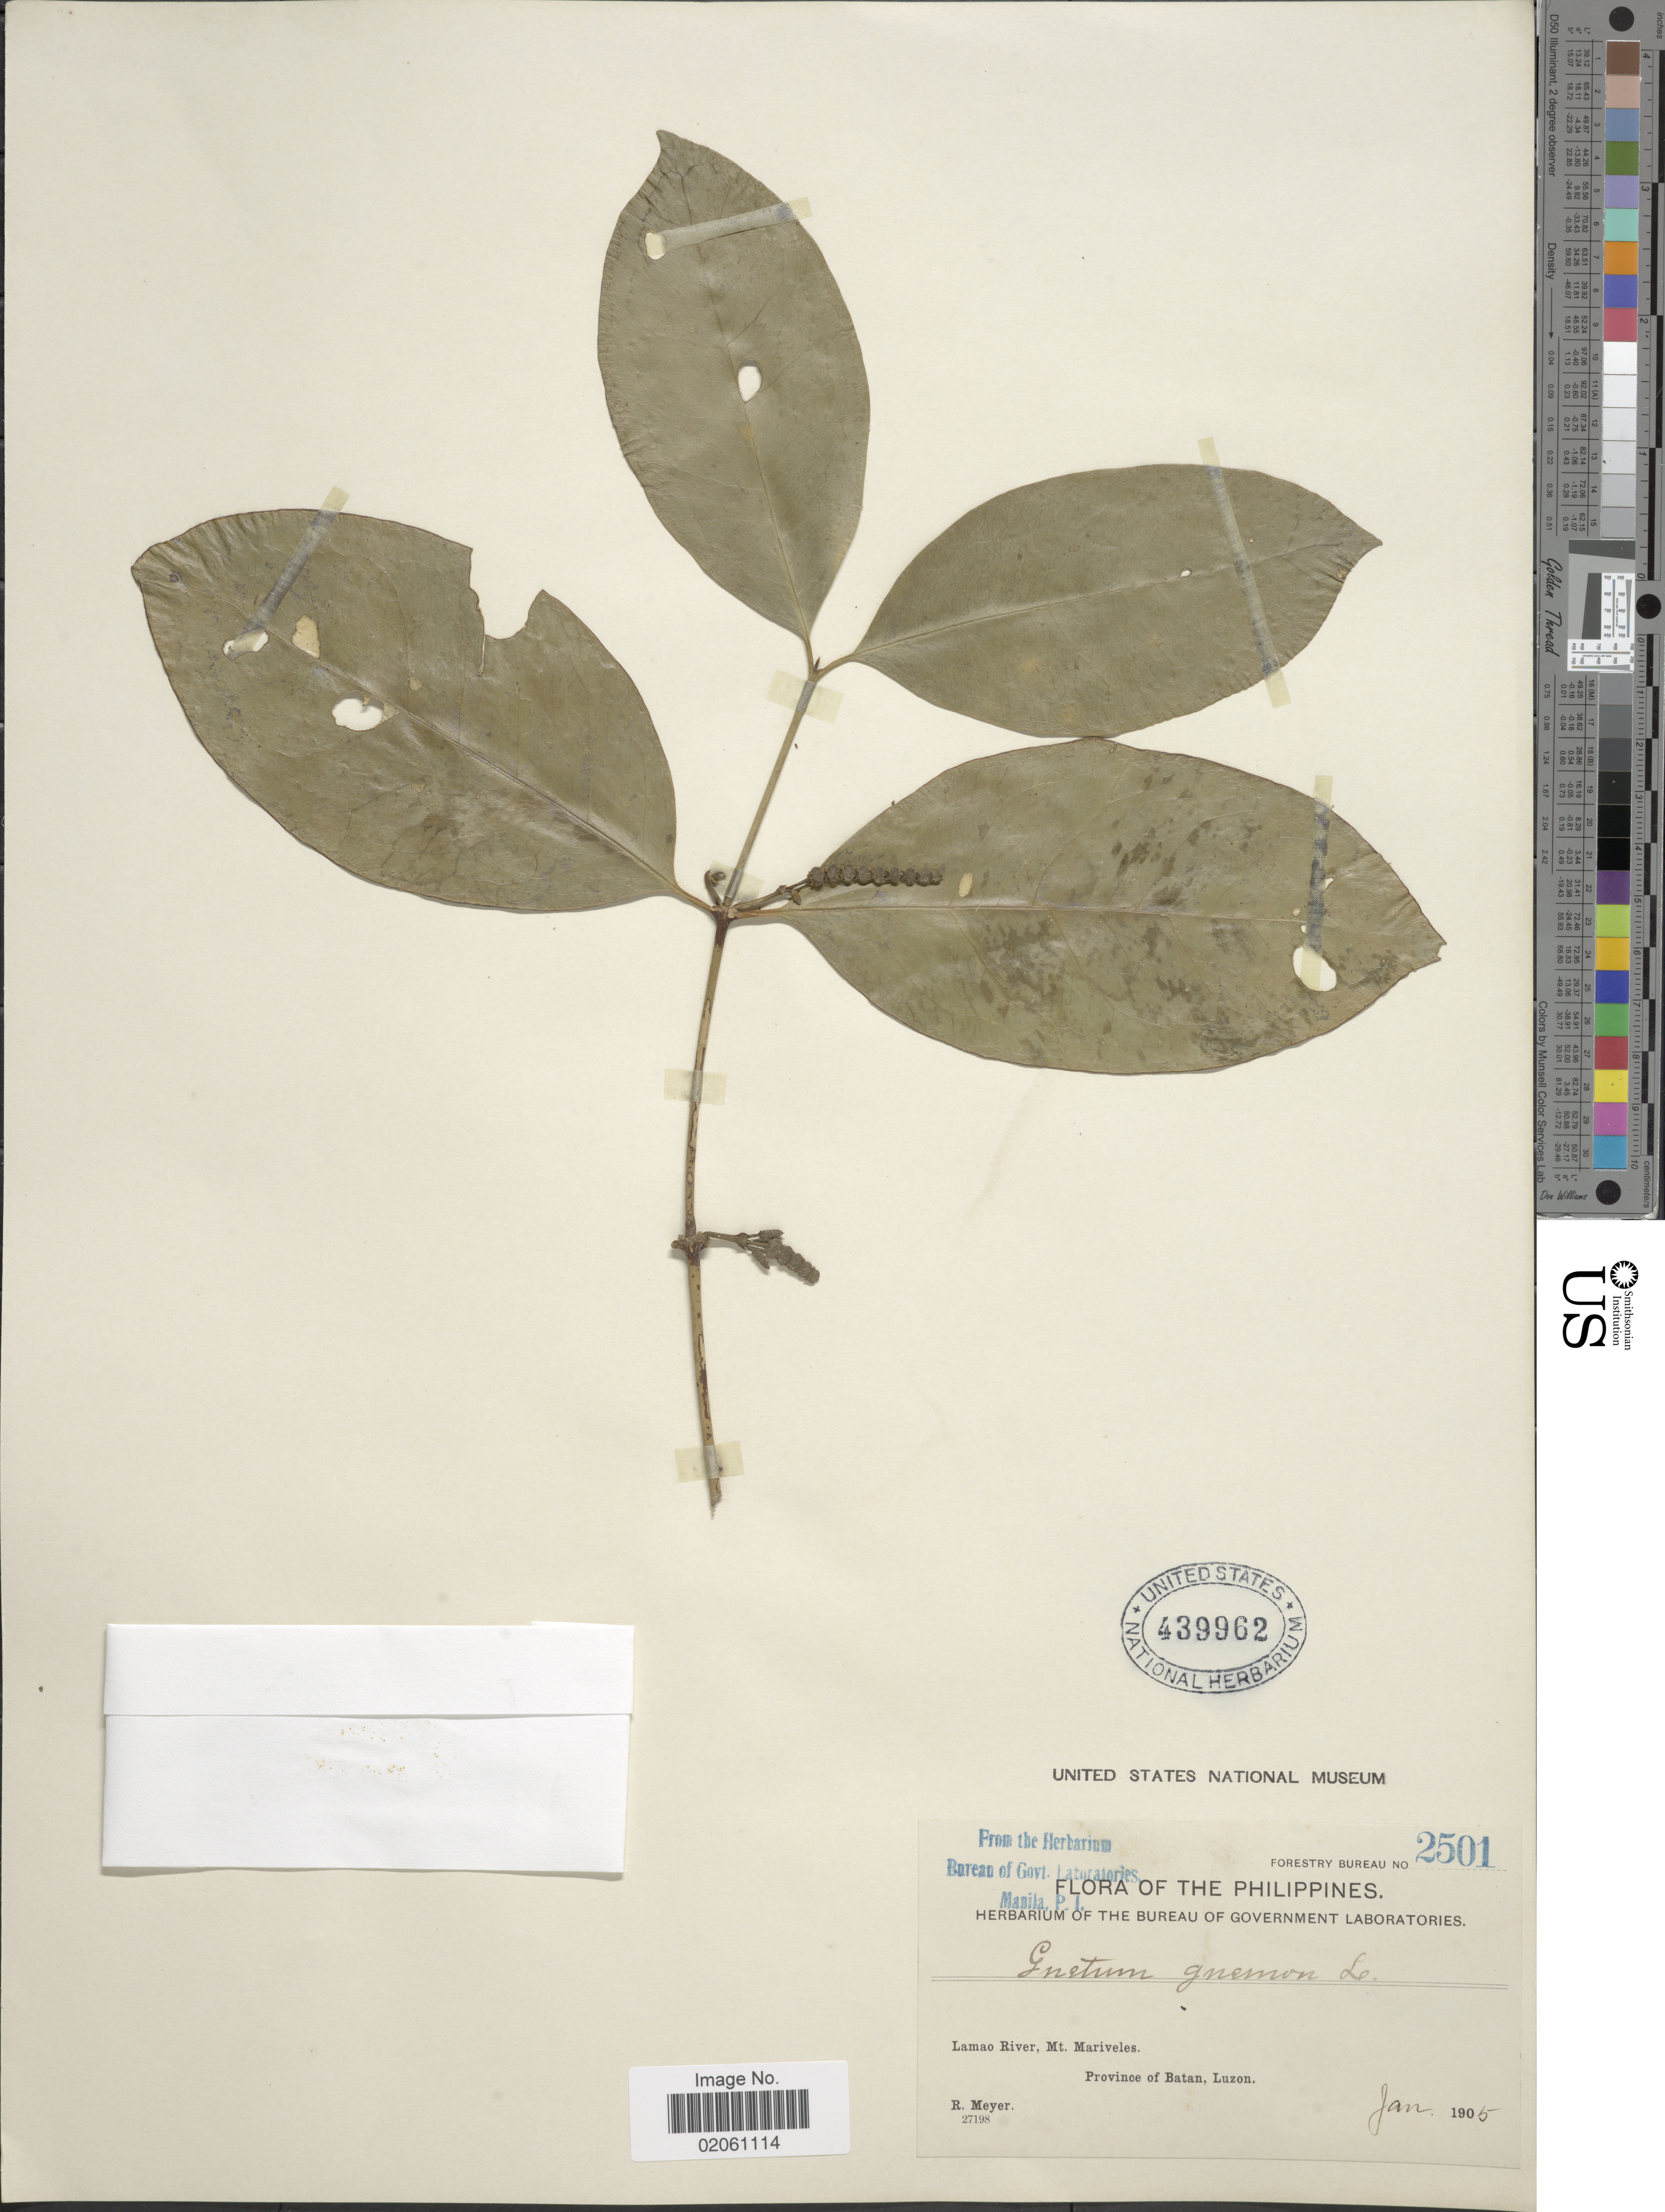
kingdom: Plantae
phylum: Tracheophyta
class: Gnetopsida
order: Gnetales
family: Gnetaceae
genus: Gnetum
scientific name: Gnetum gnemon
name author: L.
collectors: R. Meyer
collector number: Forestry Bureau 2501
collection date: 1905-01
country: Philippines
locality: Lamao River, Mt. Mariveles. Province of Batan, Luzon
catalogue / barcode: US 439962